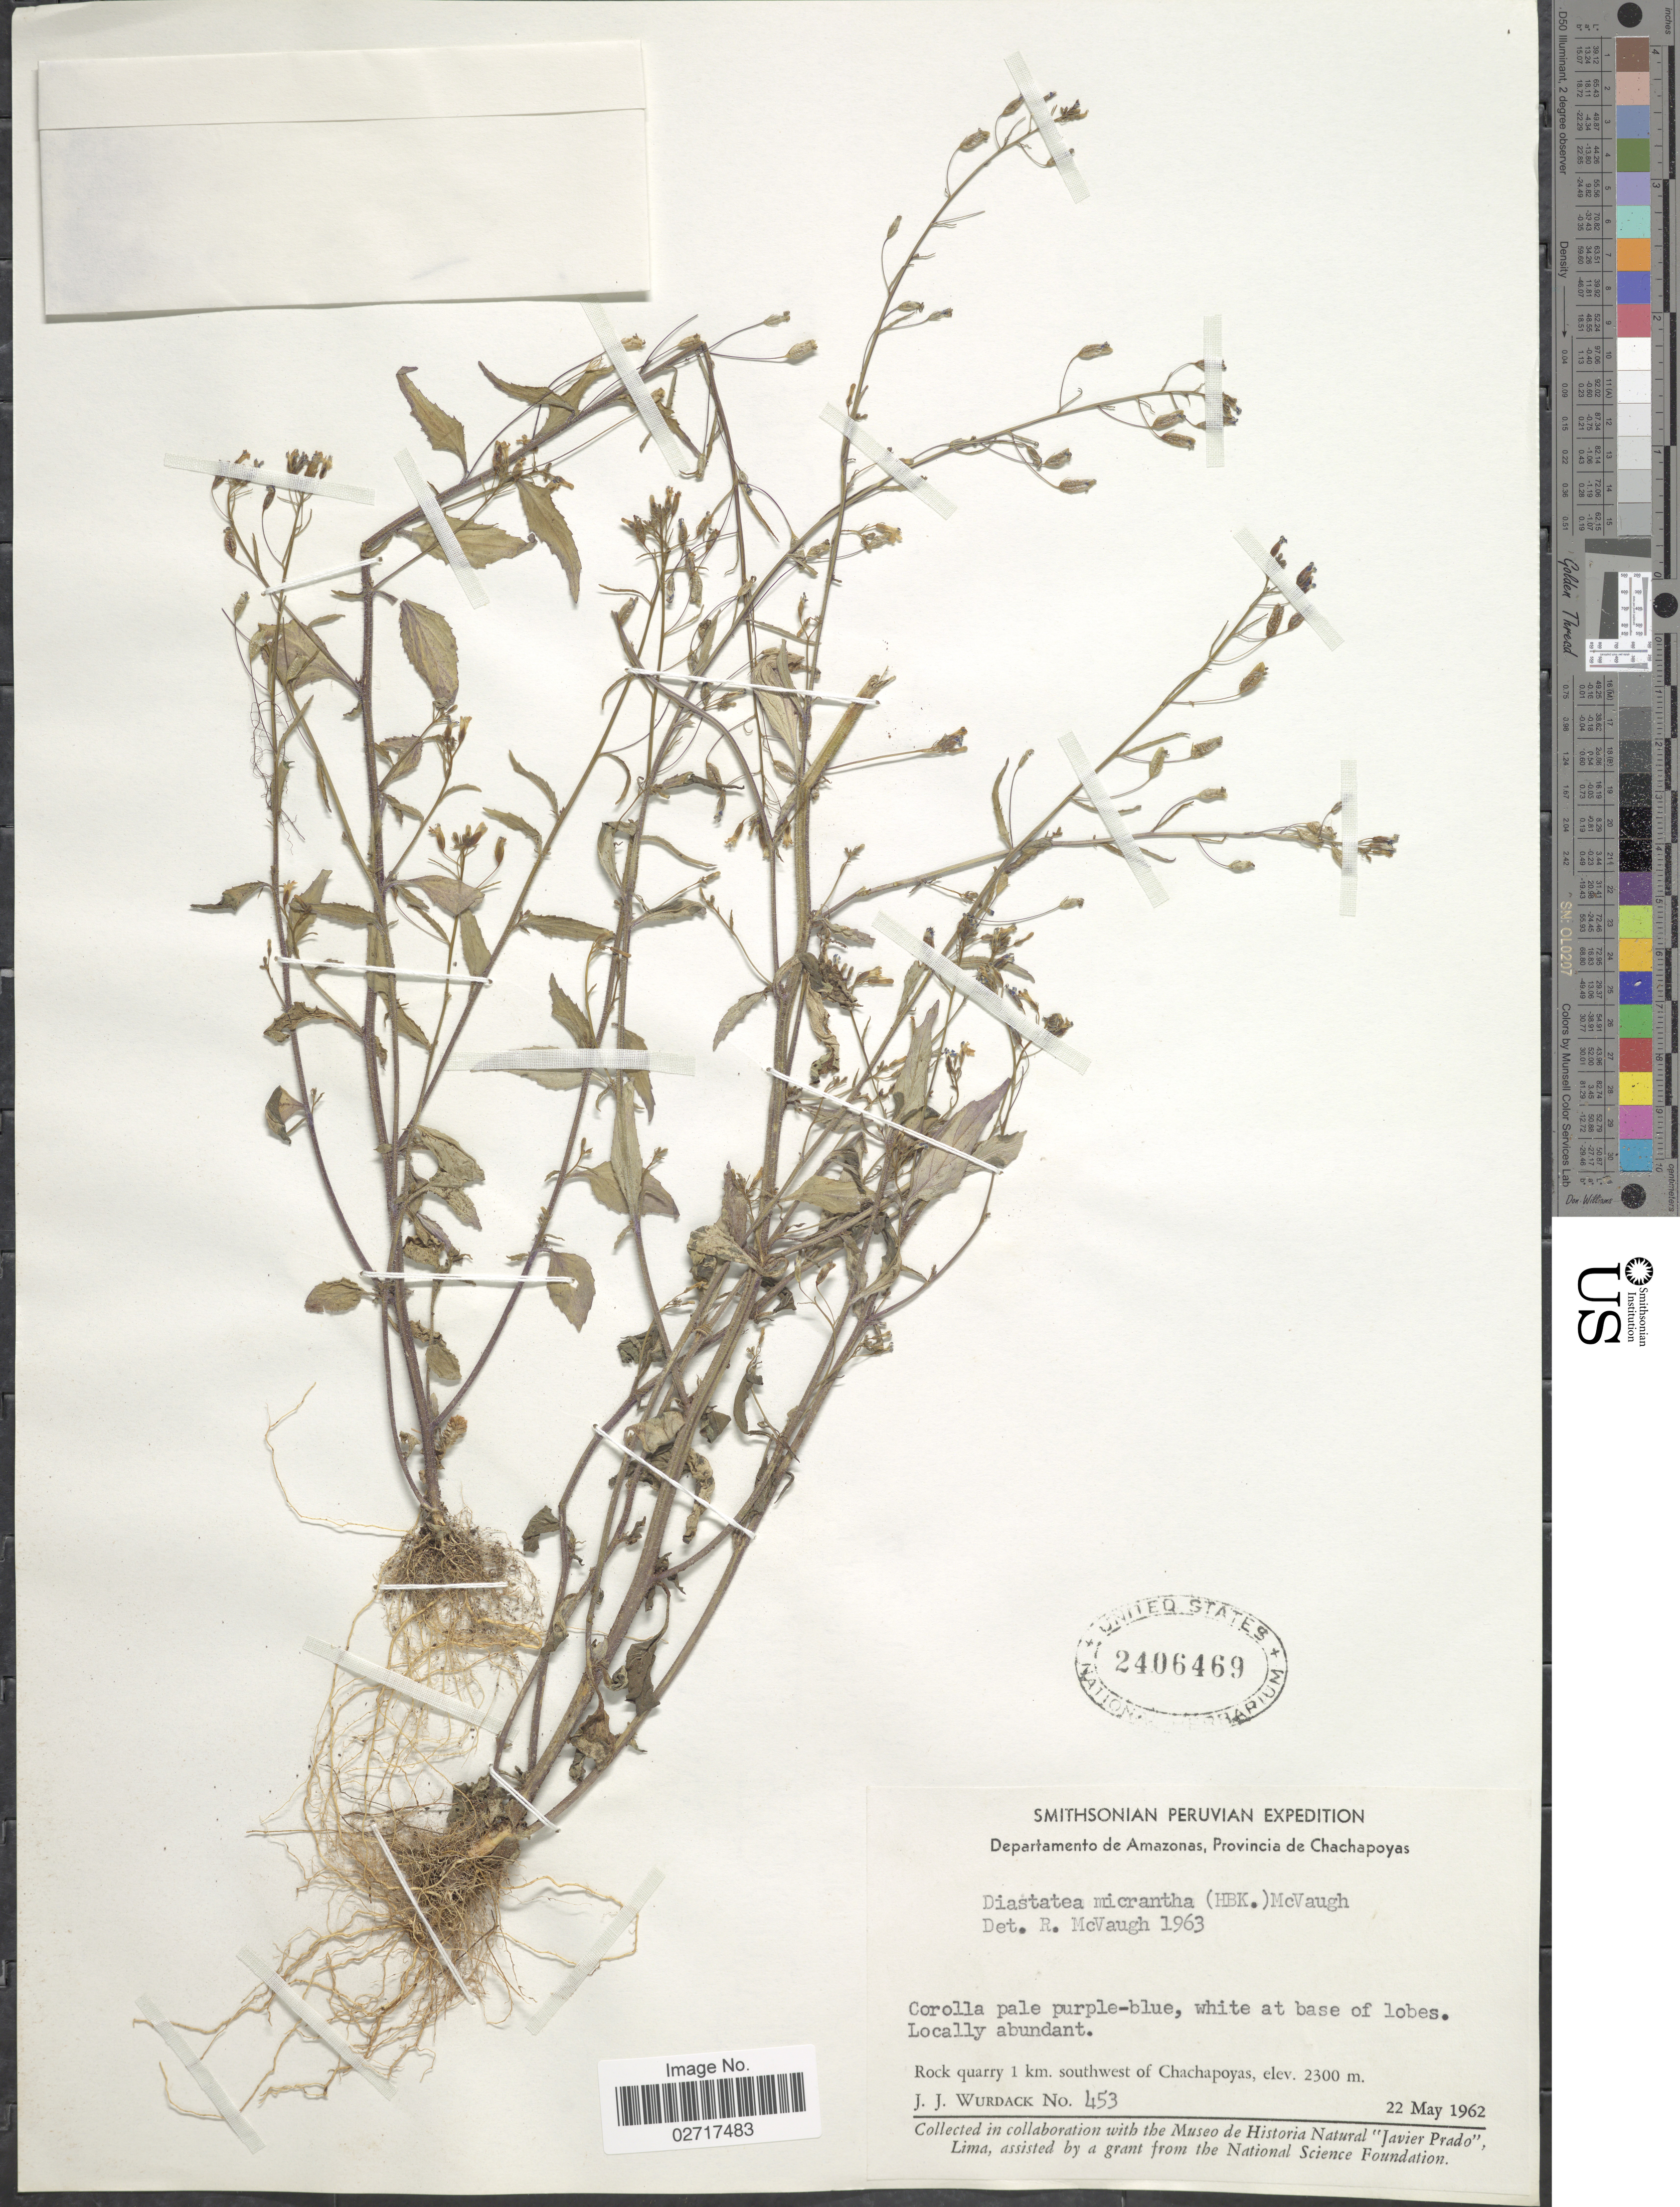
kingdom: Plantae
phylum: Tracheophyta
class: Magnoliopsida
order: Asterales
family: Campanulaceae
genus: Diastatea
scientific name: Diastatea micrantha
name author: (Kunth) McVaugh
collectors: J. J. Wurdack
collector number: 453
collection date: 1962-05-22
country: Peru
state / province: Amazonas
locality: Departamento de Amazonas, Provincia de Chachapoyas. Rock quarry 1 km. southwest of Chachapoyas.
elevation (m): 2300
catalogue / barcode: US 2406469